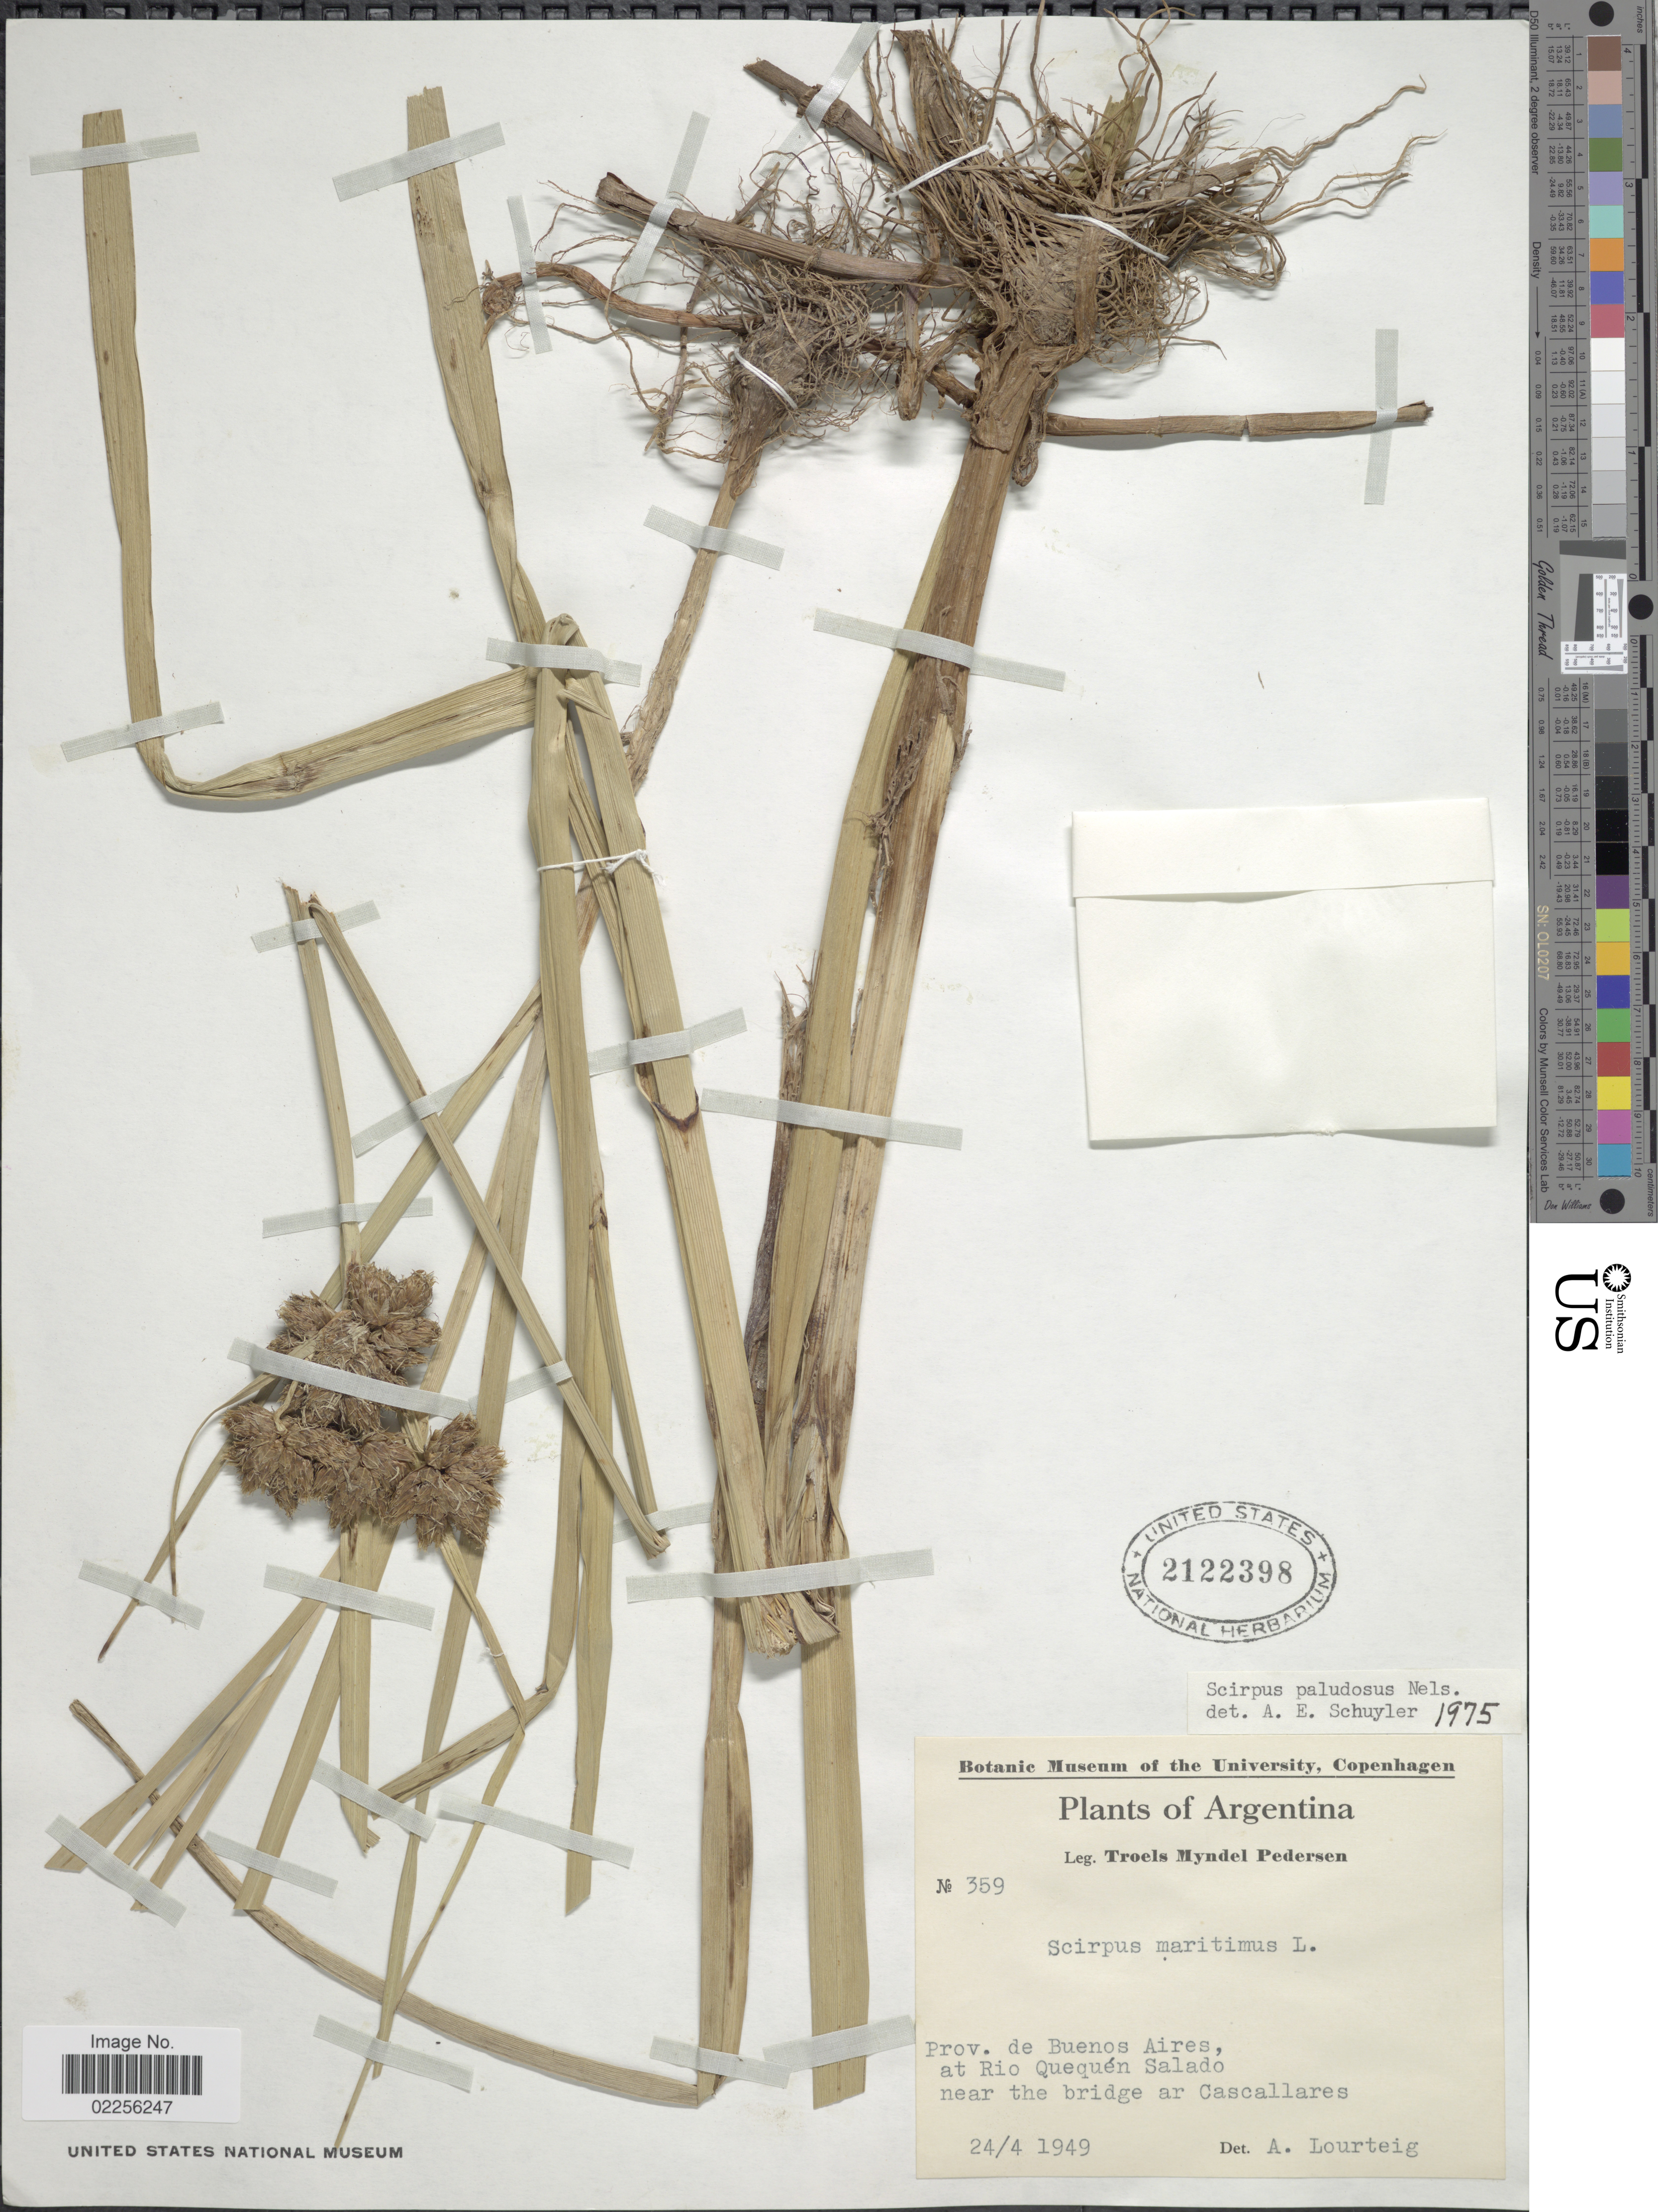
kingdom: Plantae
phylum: Tracheophyta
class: Liliopsida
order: Poales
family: Cyperaceae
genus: Bolboschoenus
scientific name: Bolboschoenus maritimus subsp. paludosus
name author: (A. Nelson) T. Koyama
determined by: Strong, M. T., (US), Smithsonian Institution - National Museum of Natural History (UNITED STATES)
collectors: T. Pederson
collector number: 359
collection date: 1949-04-24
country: Argentina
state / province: Buenos Aires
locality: At Rio Quequén Salado near the bridge ar Cascallares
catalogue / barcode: US 2122398